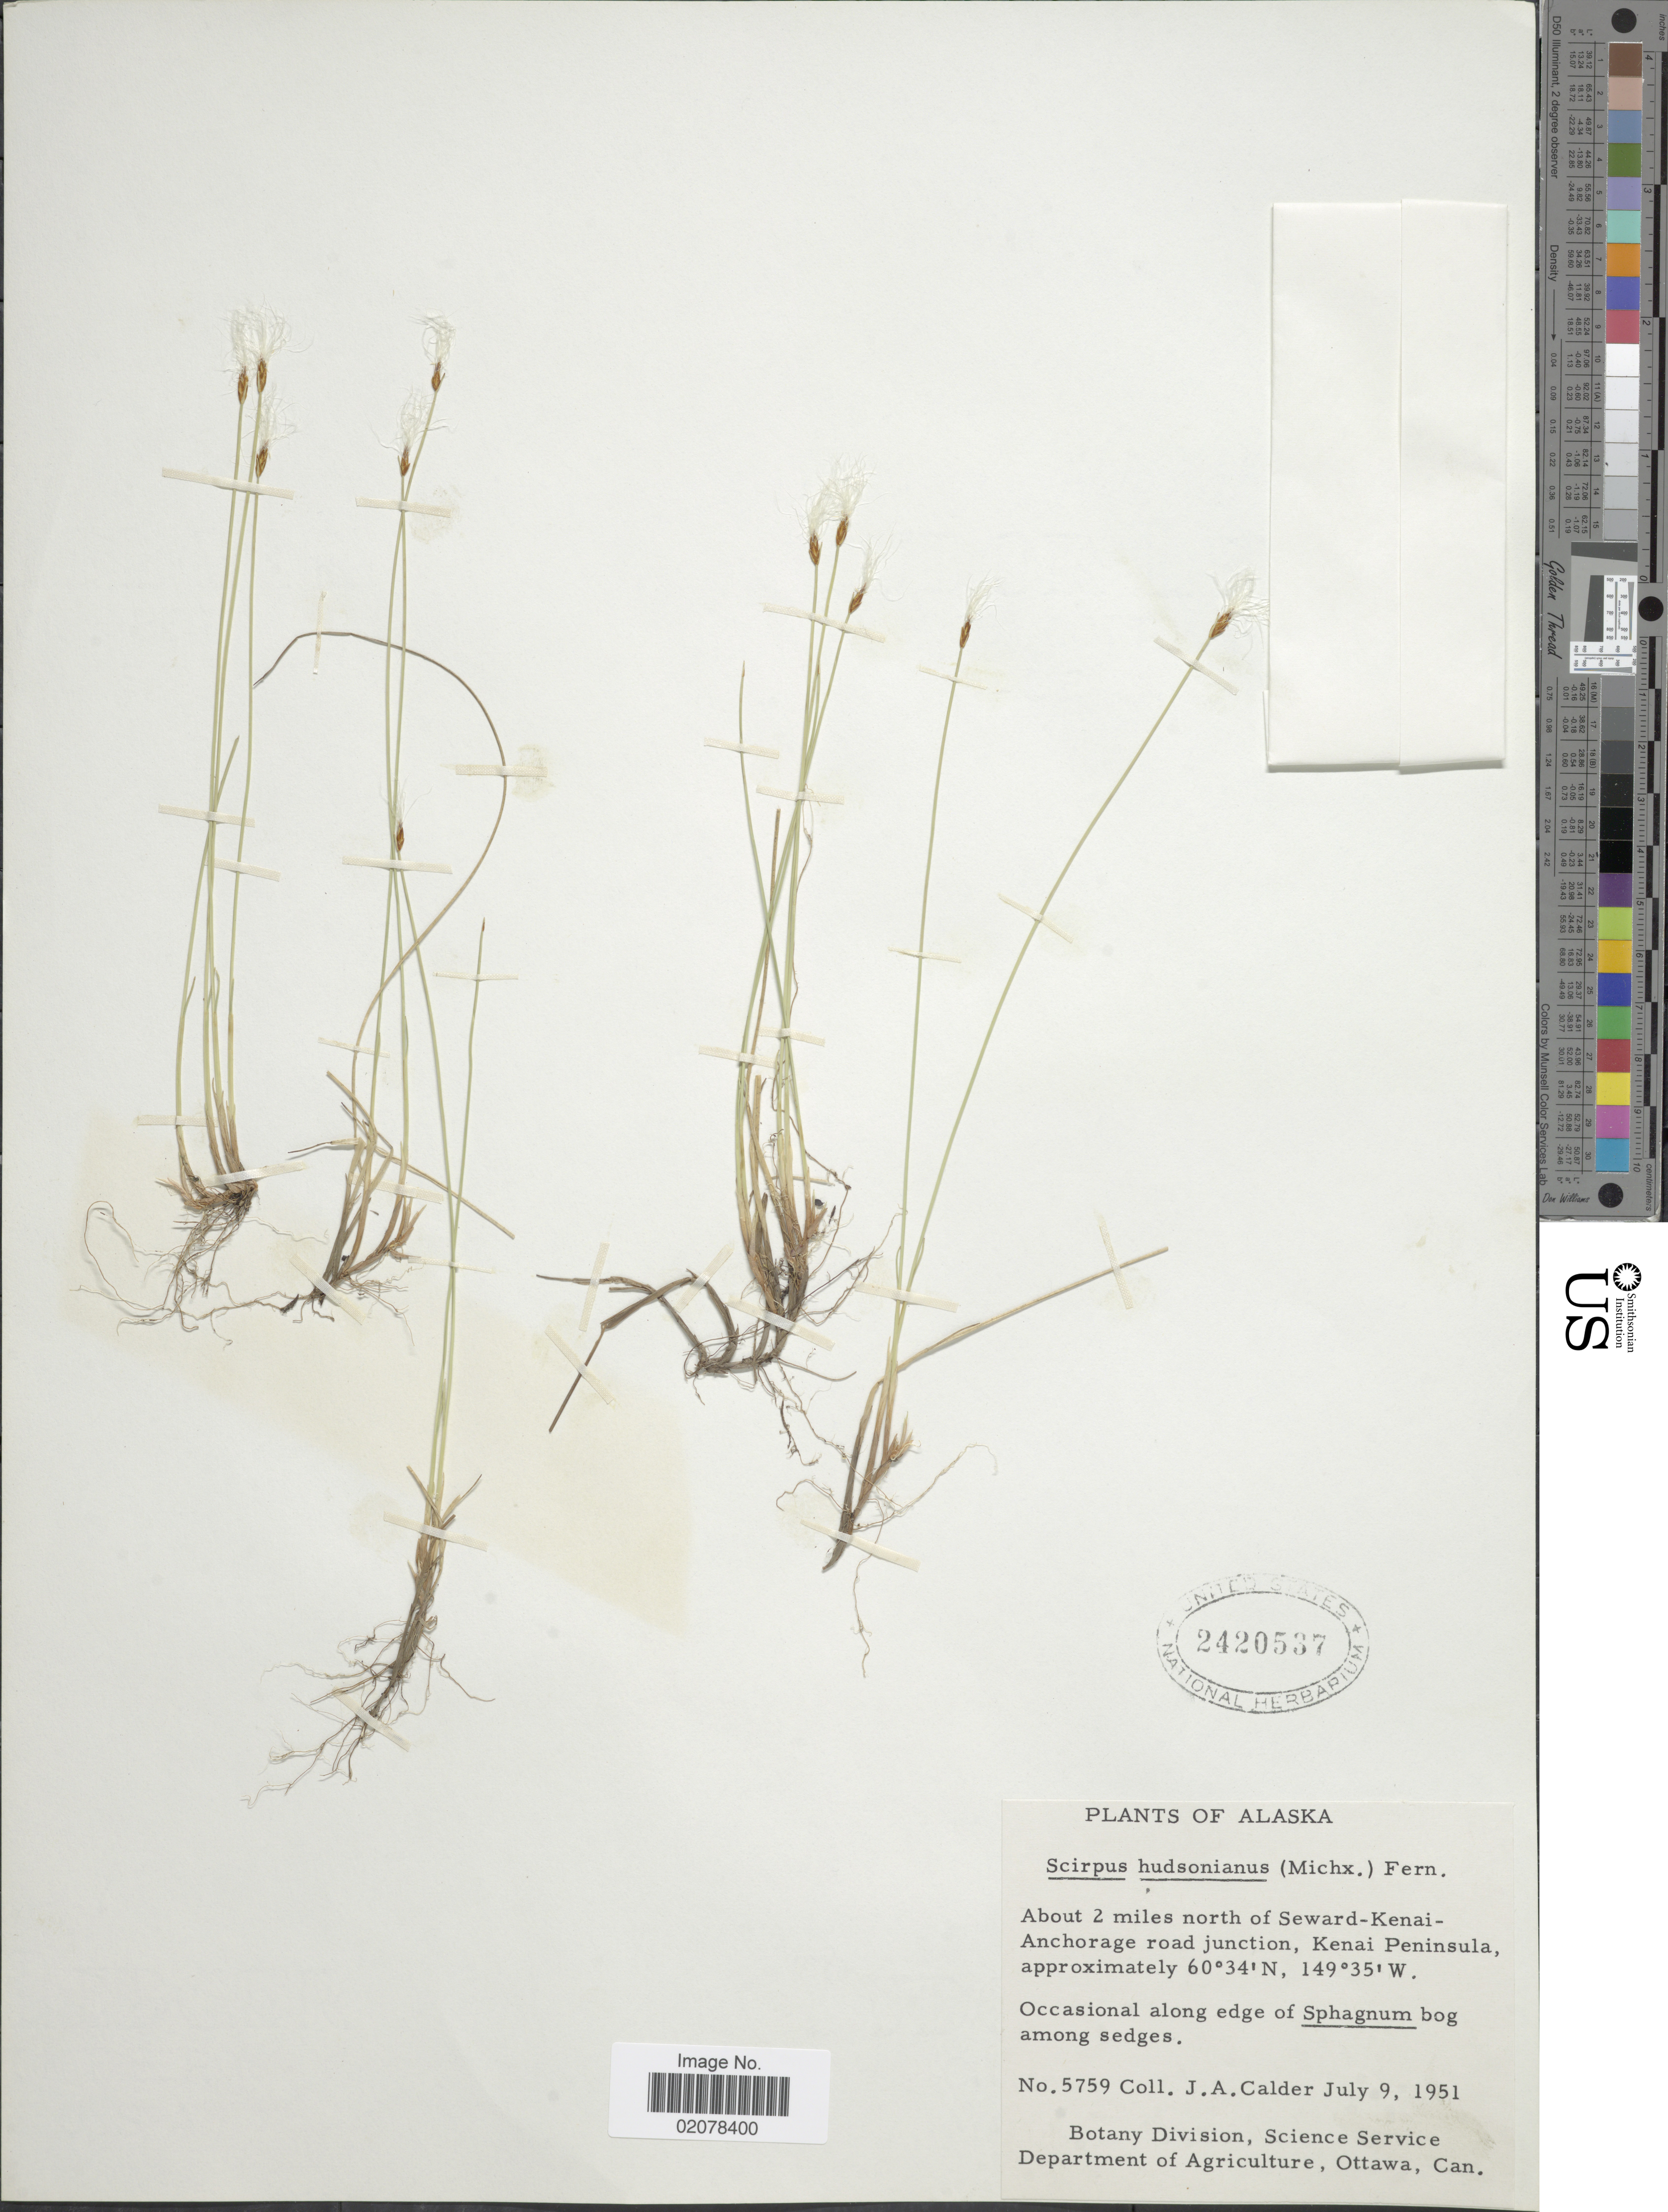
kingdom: Plantae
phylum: Tracheophyta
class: Liliopsida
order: Poales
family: Cyperaceae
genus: Trichophorum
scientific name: Trichophorum alpinum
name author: (L.) Pers.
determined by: Strong, M. T., (US), Smithsonian Institution - National Museum of Natural History (UNITED STATES)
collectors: J. A. Calder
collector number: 5759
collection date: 1951-07-09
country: United States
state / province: Alaska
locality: About 2 miles north of Seward-Kenai-Anchorage road junction, Kenai Peninsula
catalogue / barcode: US 2420537